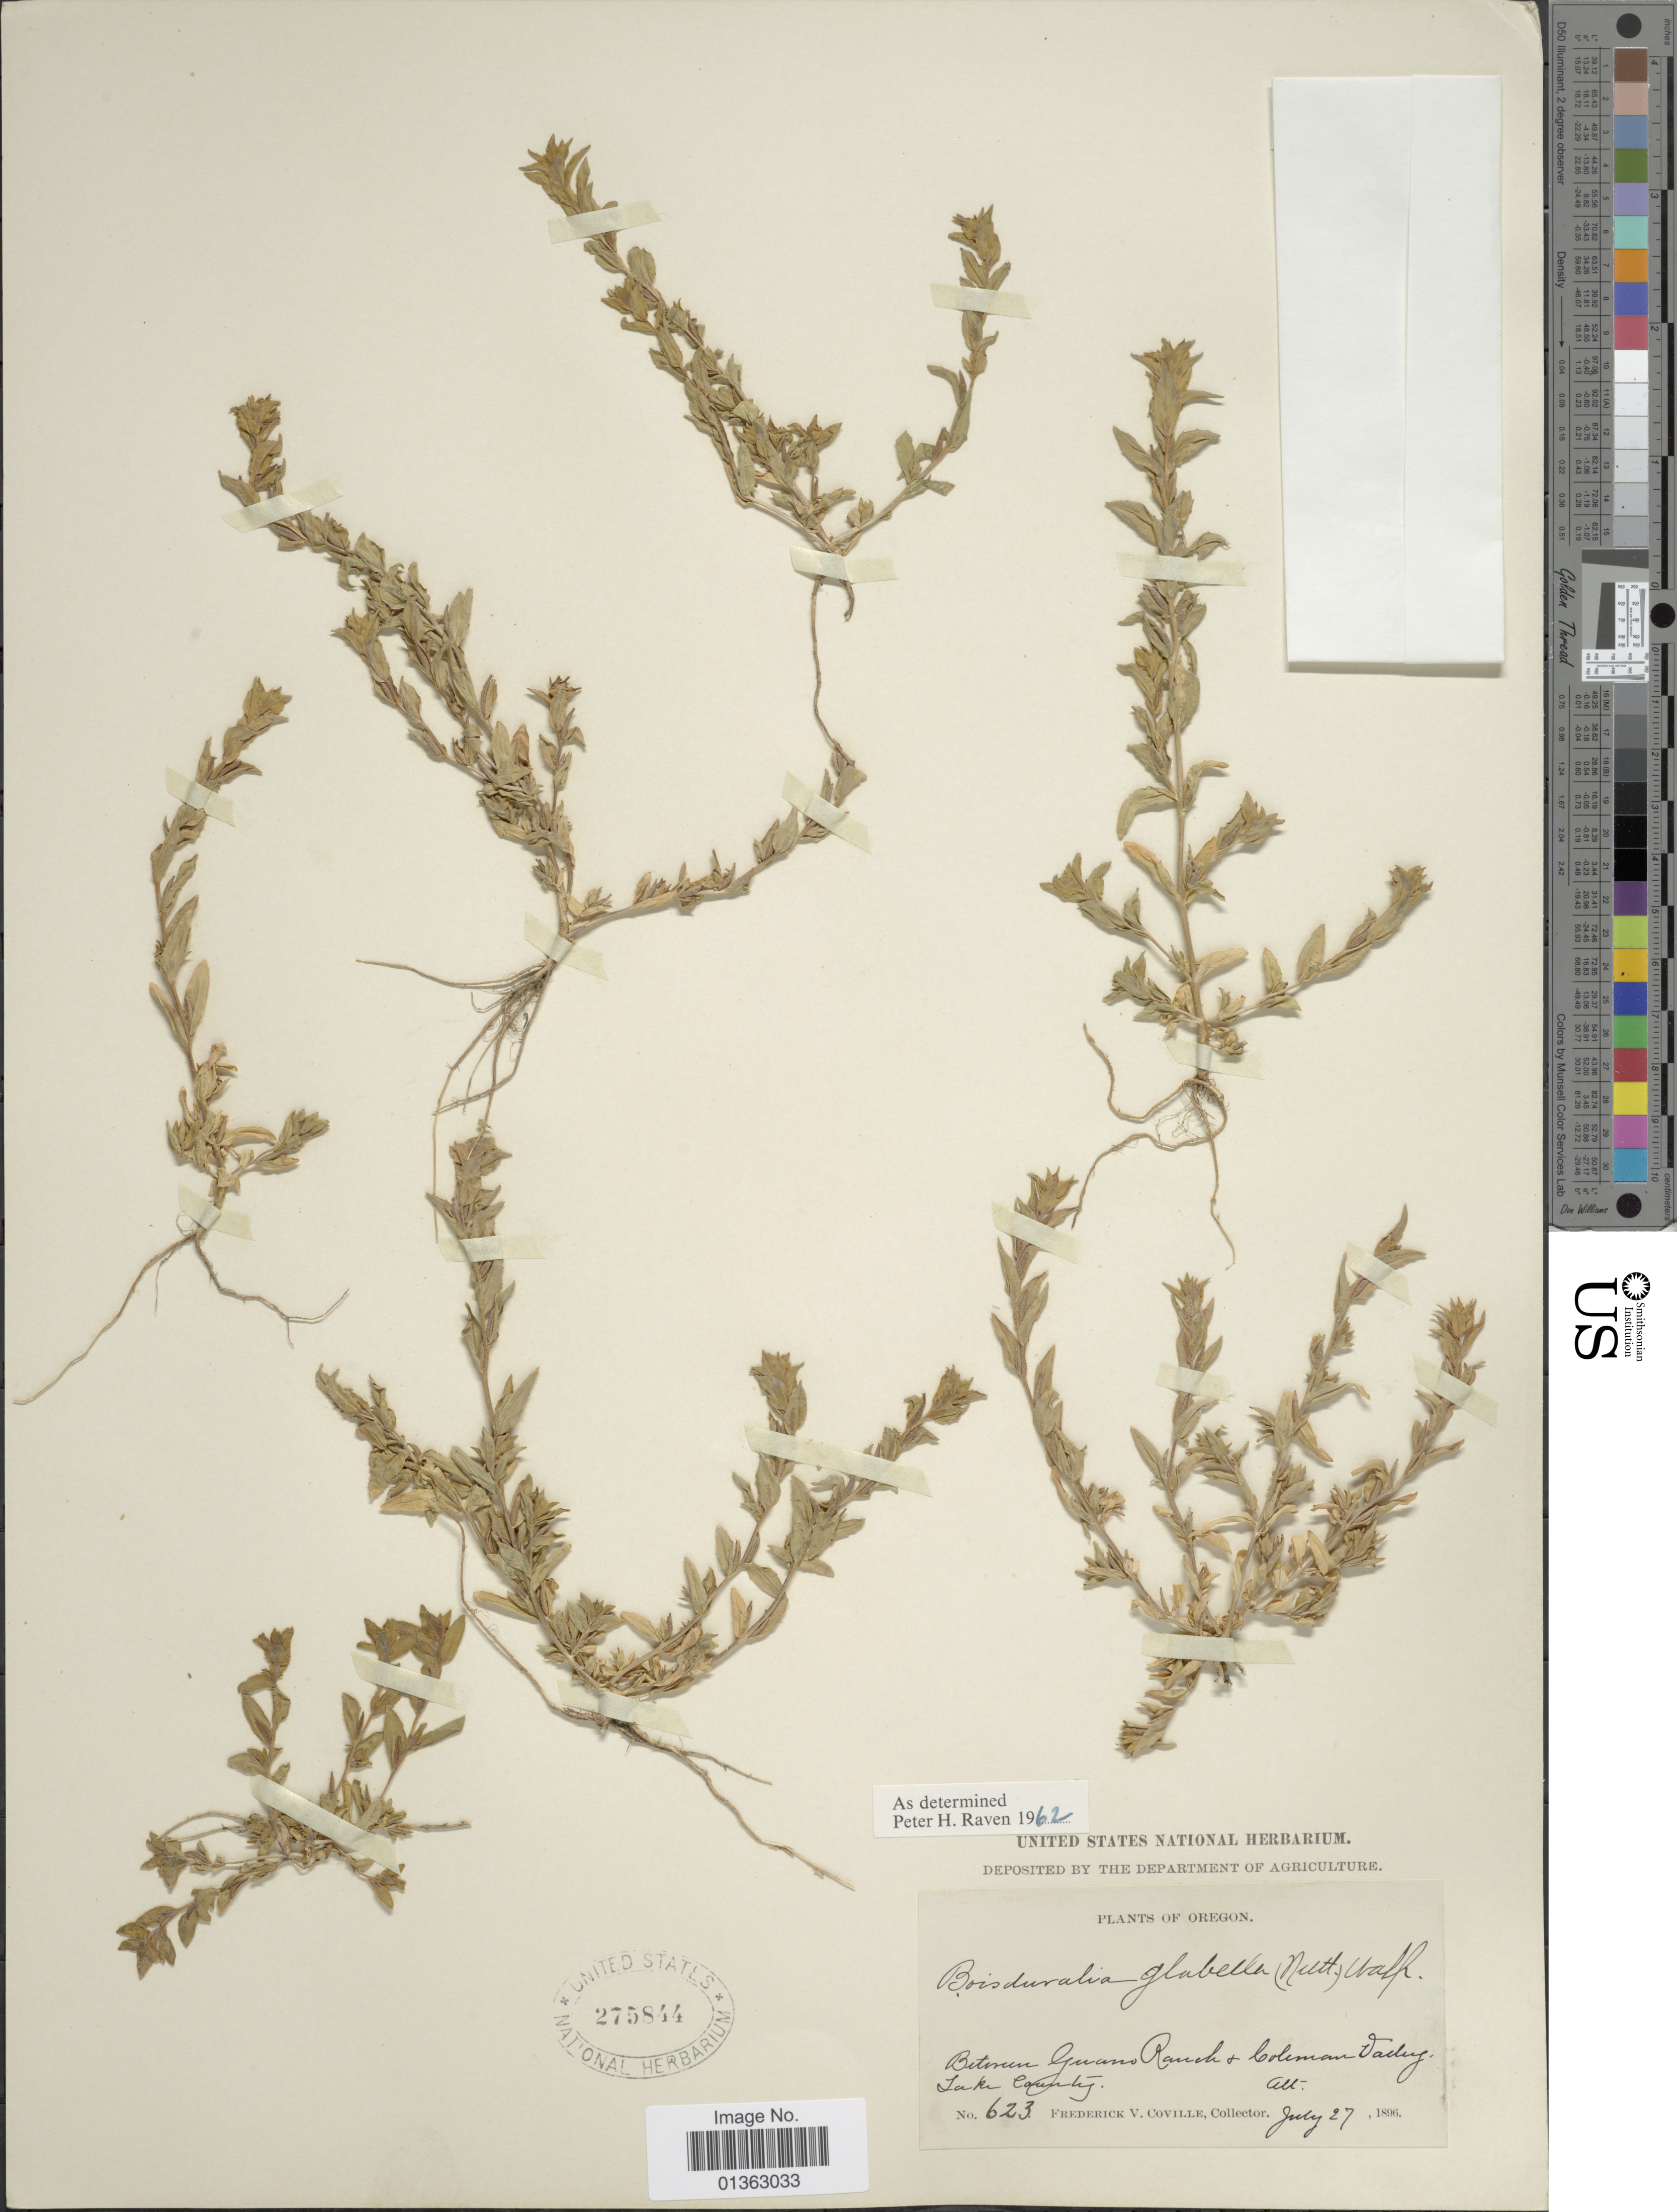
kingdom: Plantae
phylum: Tracheophyta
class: Magnoliopsida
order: Myrtales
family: Onagraceae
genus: Epilobium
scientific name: Epilobium campestre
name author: (Jeps.) Hoch & W.L. Wagner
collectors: F. V. Coville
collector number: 623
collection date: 1896-07-27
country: United States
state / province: Oregon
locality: Between Guano Ranch & Coleman Valley, Lake Country.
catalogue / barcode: US 275844